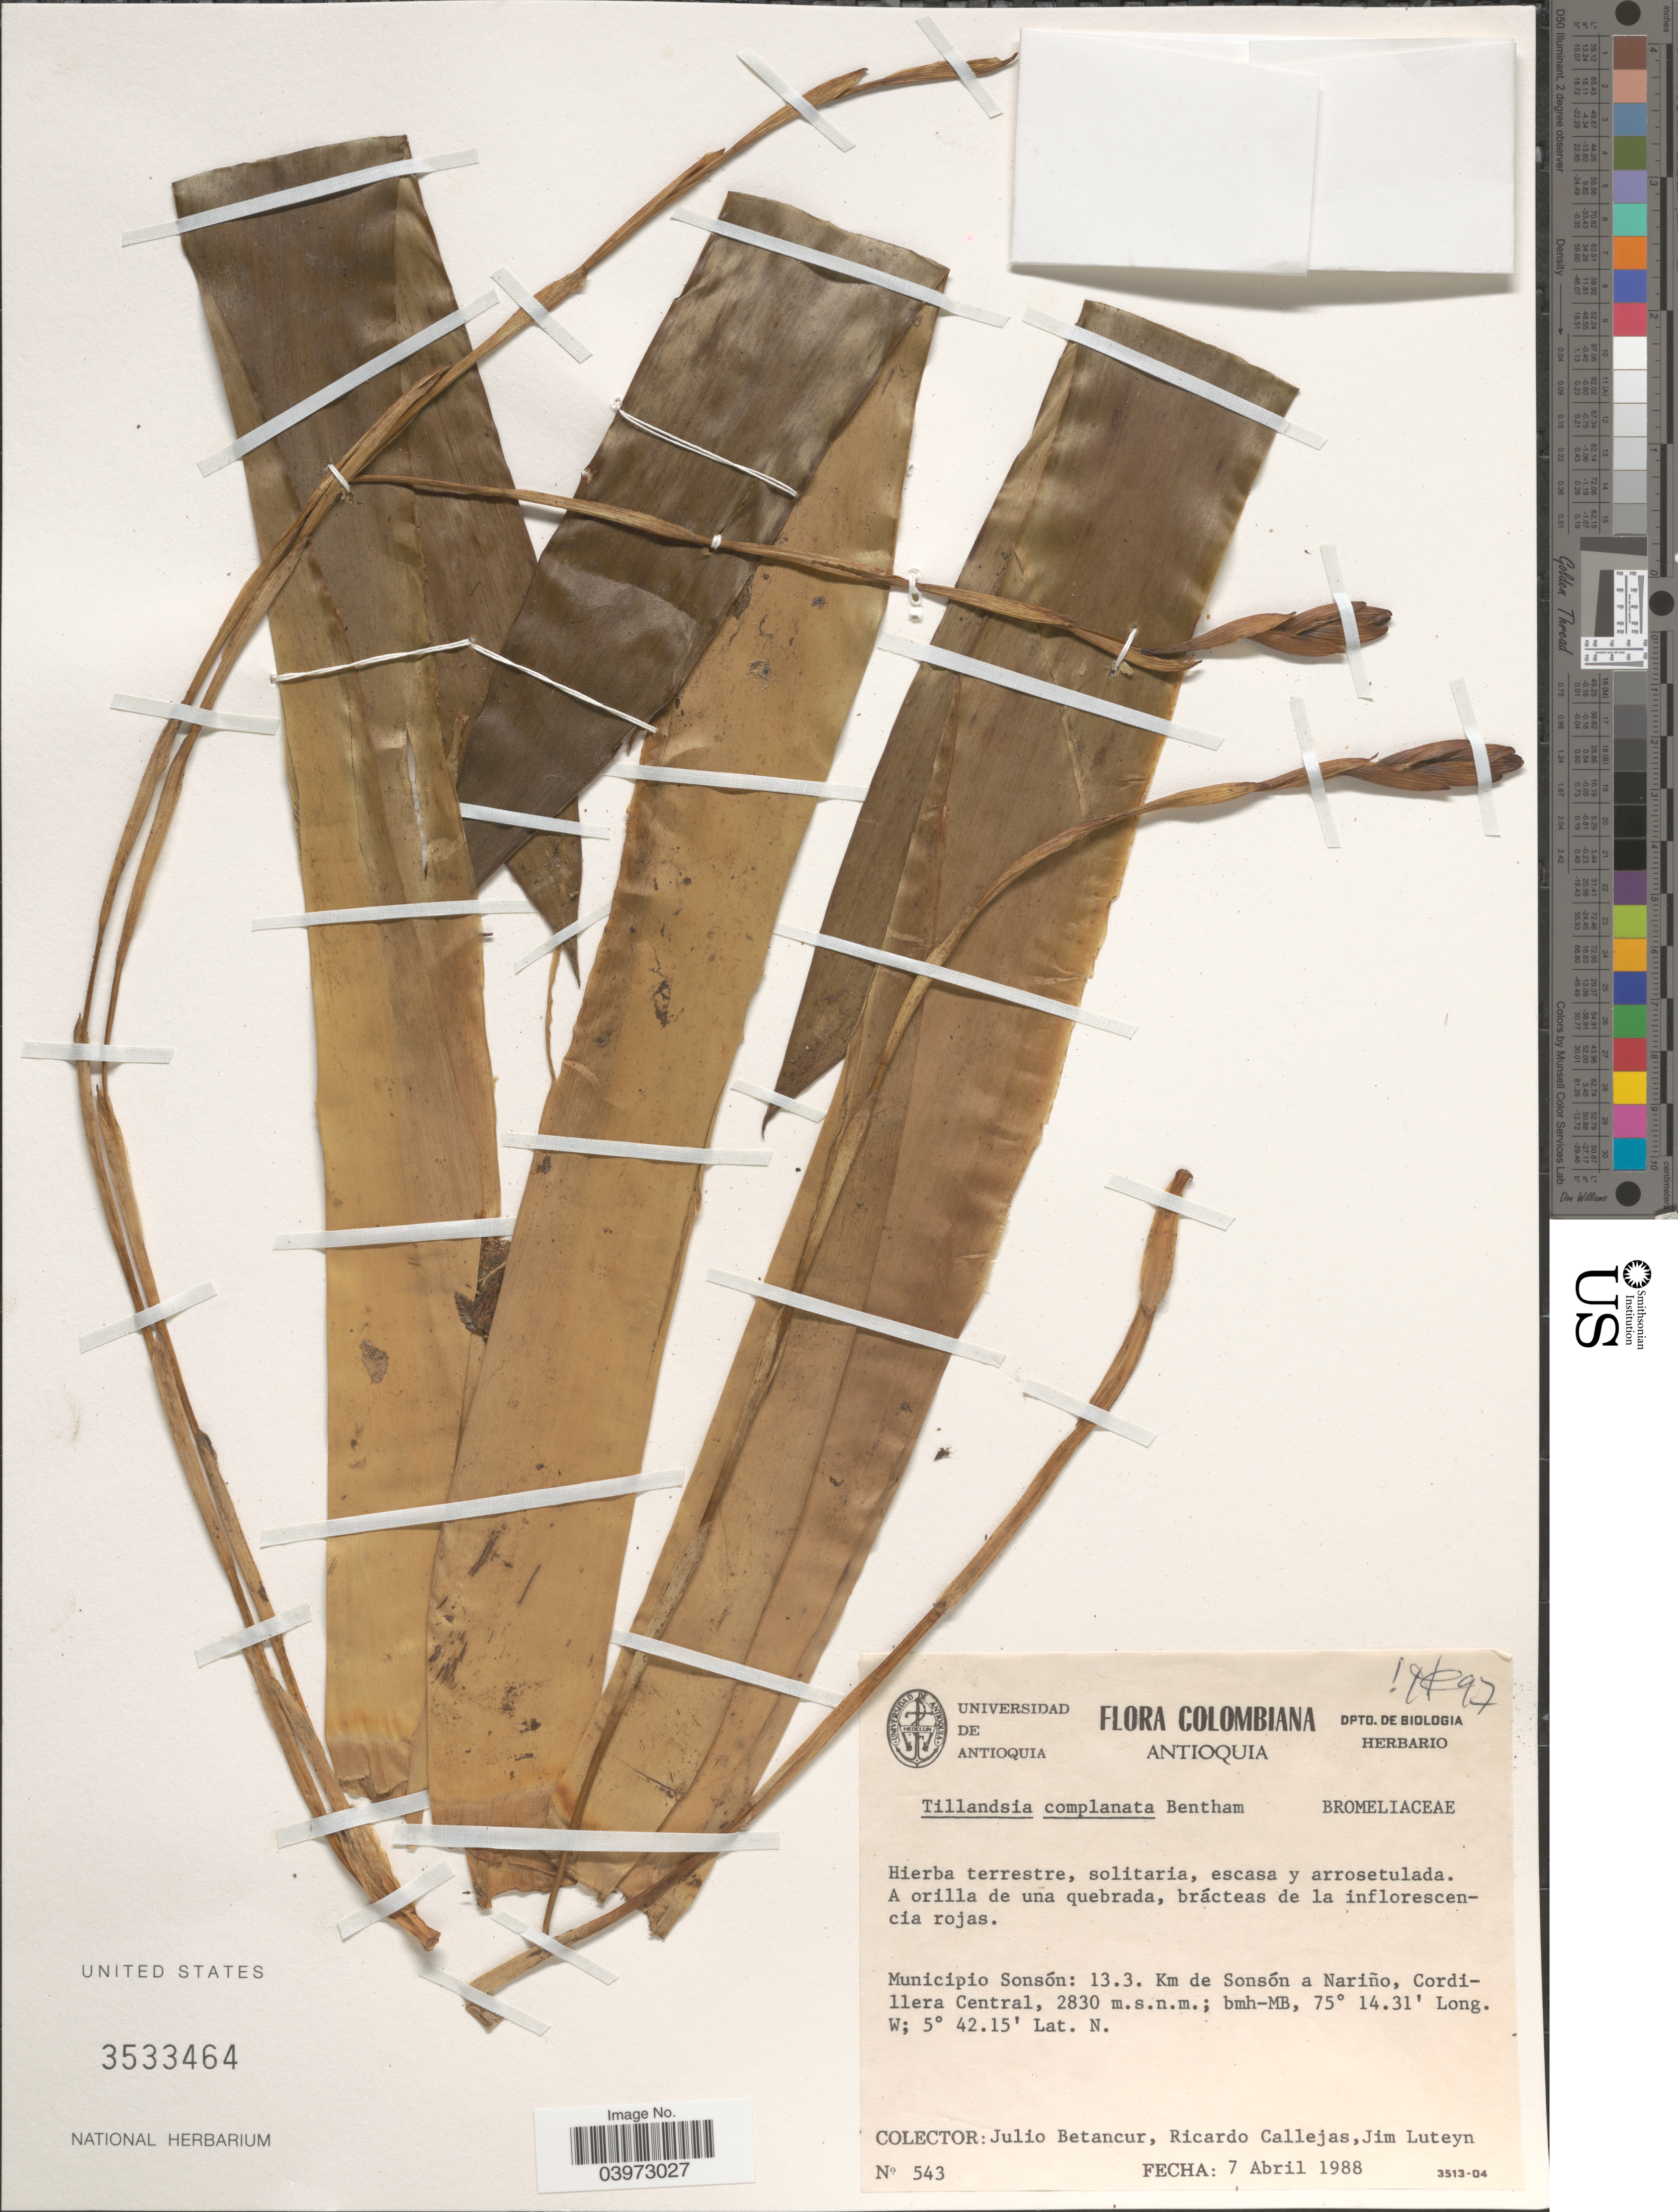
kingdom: Plantae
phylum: Tracheophyta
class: Liliopsida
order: Poales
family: Bromeliaceae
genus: Tillandsia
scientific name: Tillandsia complanata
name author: Benth.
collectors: J. Betancur, R. Callejas & J. L. Luteyn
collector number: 543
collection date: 1988-04-07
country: Colombia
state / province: Antioquia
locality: Municipio Sonsón: 13.3. Km de Sonsón a Nariño, Cordillera Central, bmh-MB.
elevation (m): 2830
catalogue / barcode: US 3533464